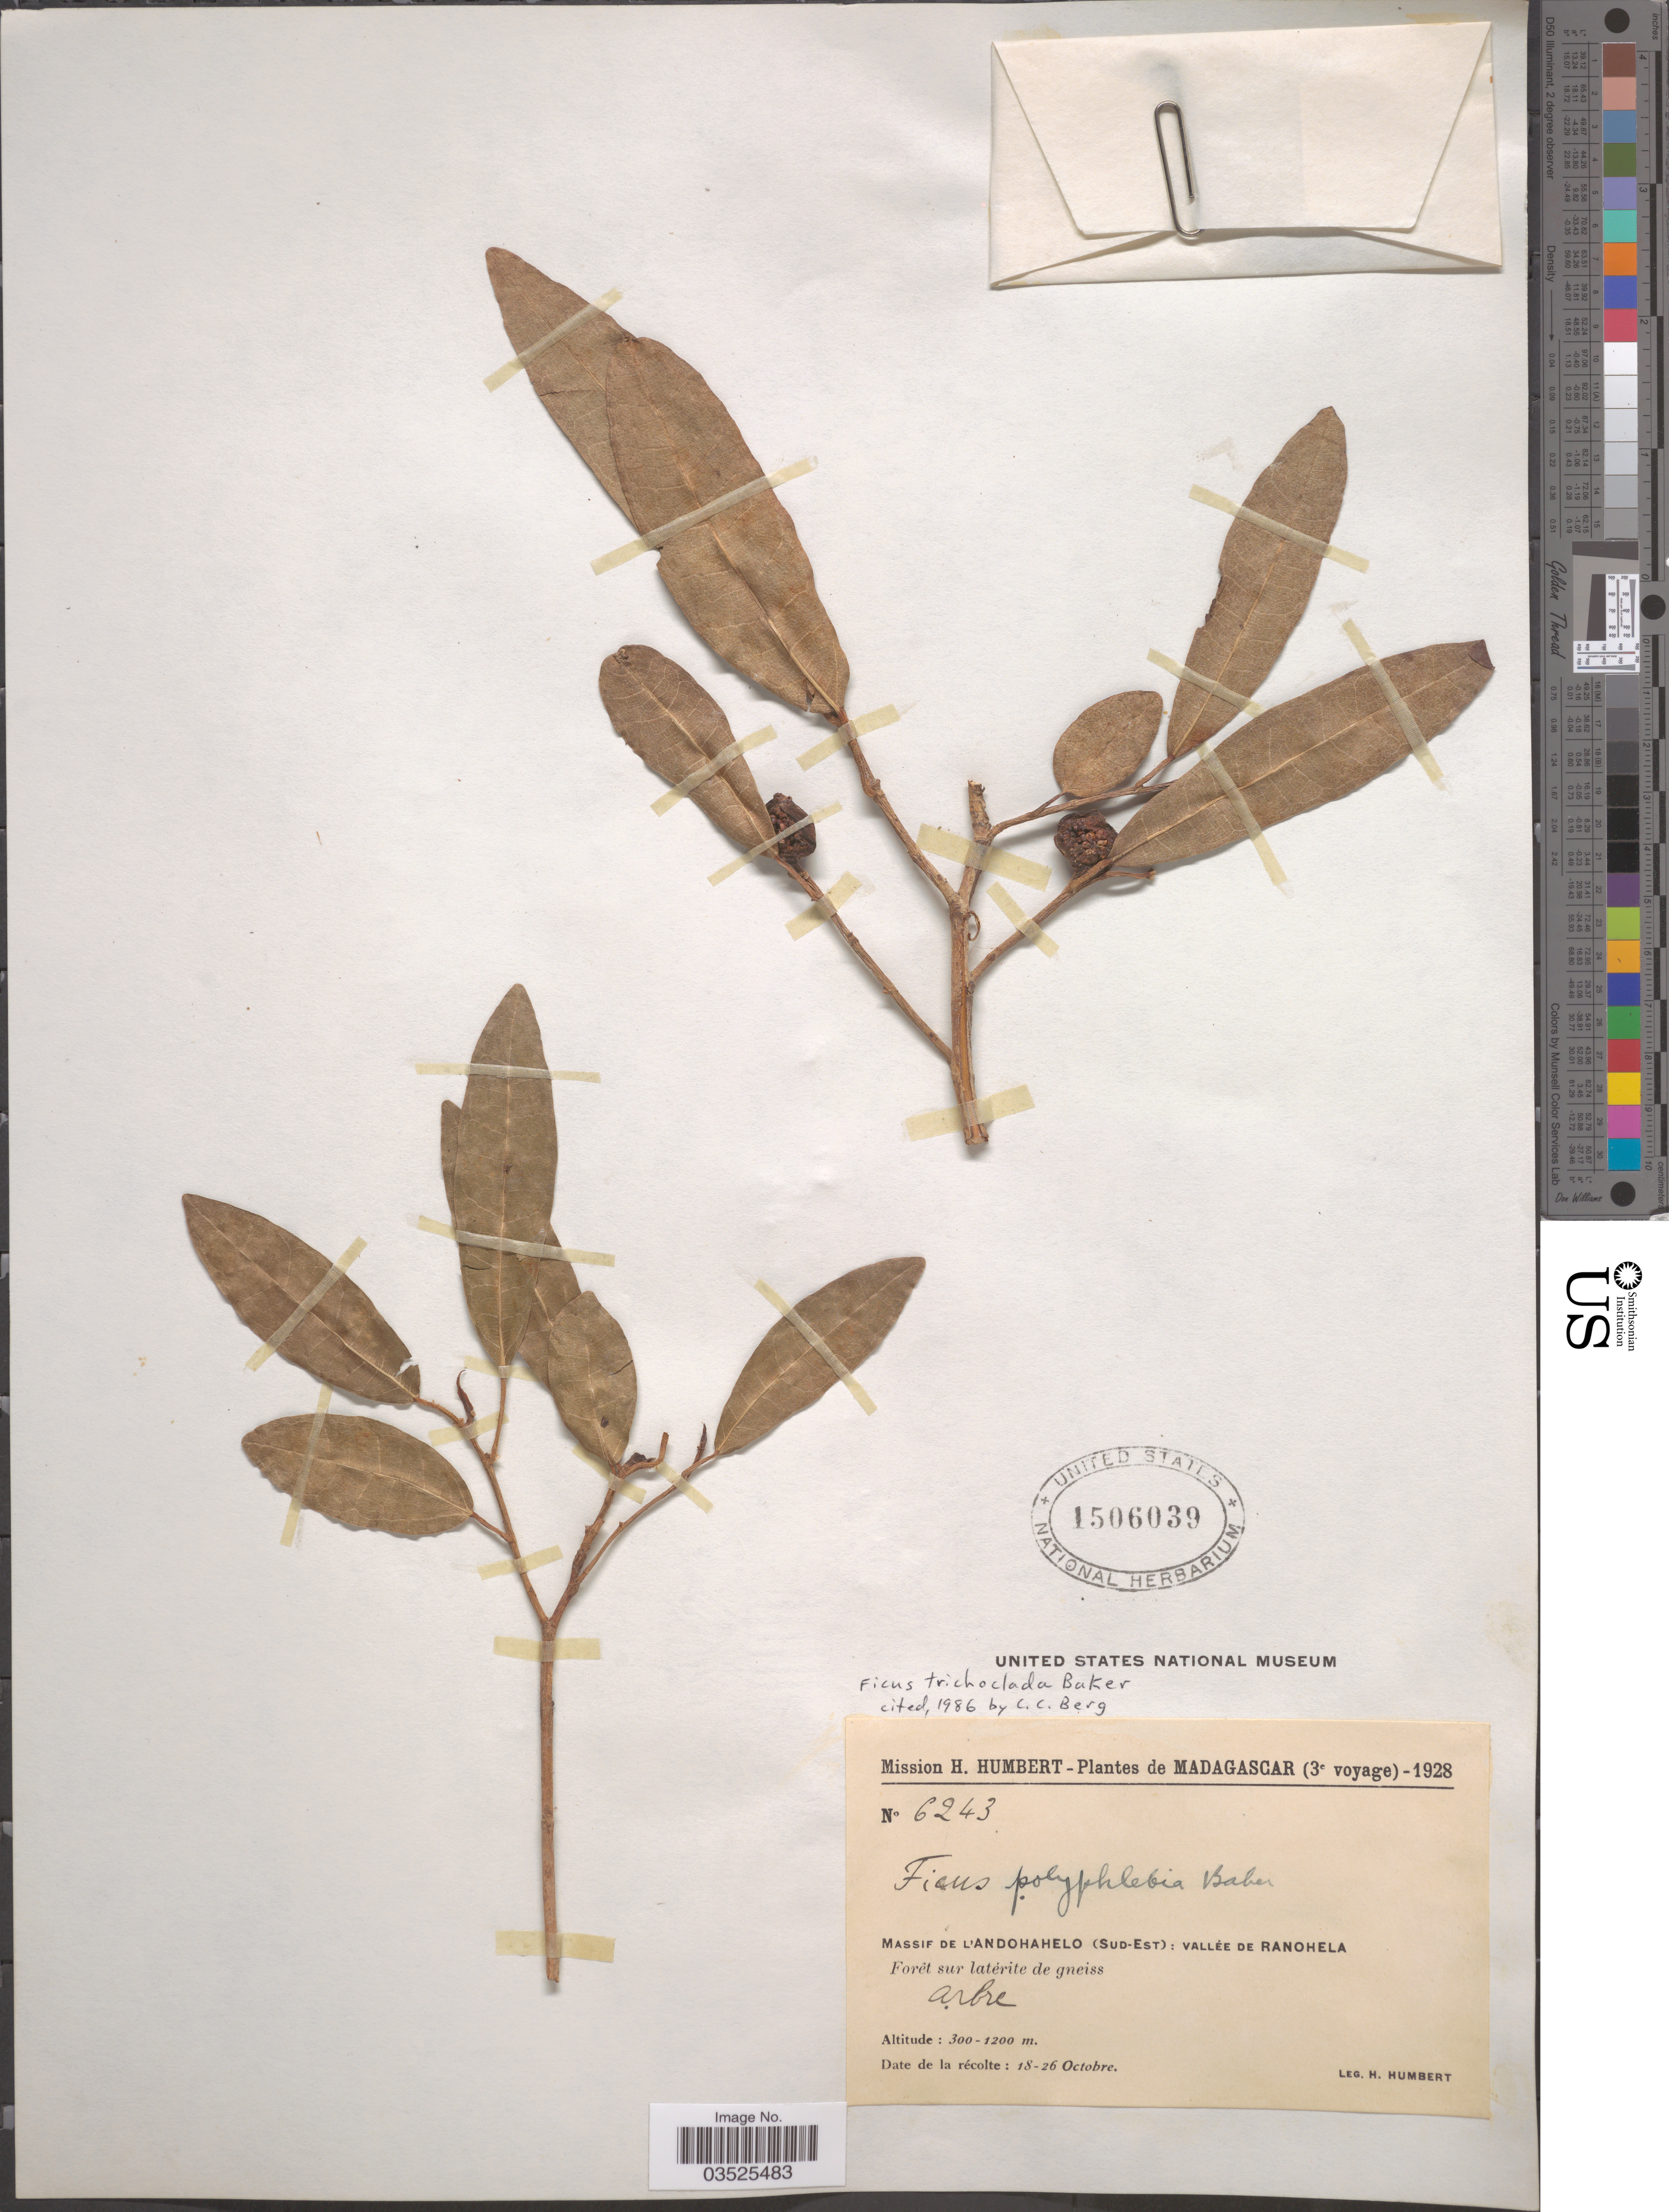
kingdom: Plantae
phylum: Tracheophyta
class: Magnoliopsida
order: Rosales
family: Moraceae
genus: Ficus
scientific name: Ficus trichoclada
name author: Baker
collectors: H. Humbert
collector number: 6243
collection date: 1928-10-18/1928-10-26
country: Madagascar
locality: Massif de l'Andohahelo (Sud-Est): Vallée de Ranohela.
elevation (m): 300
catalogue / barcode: US 1506039